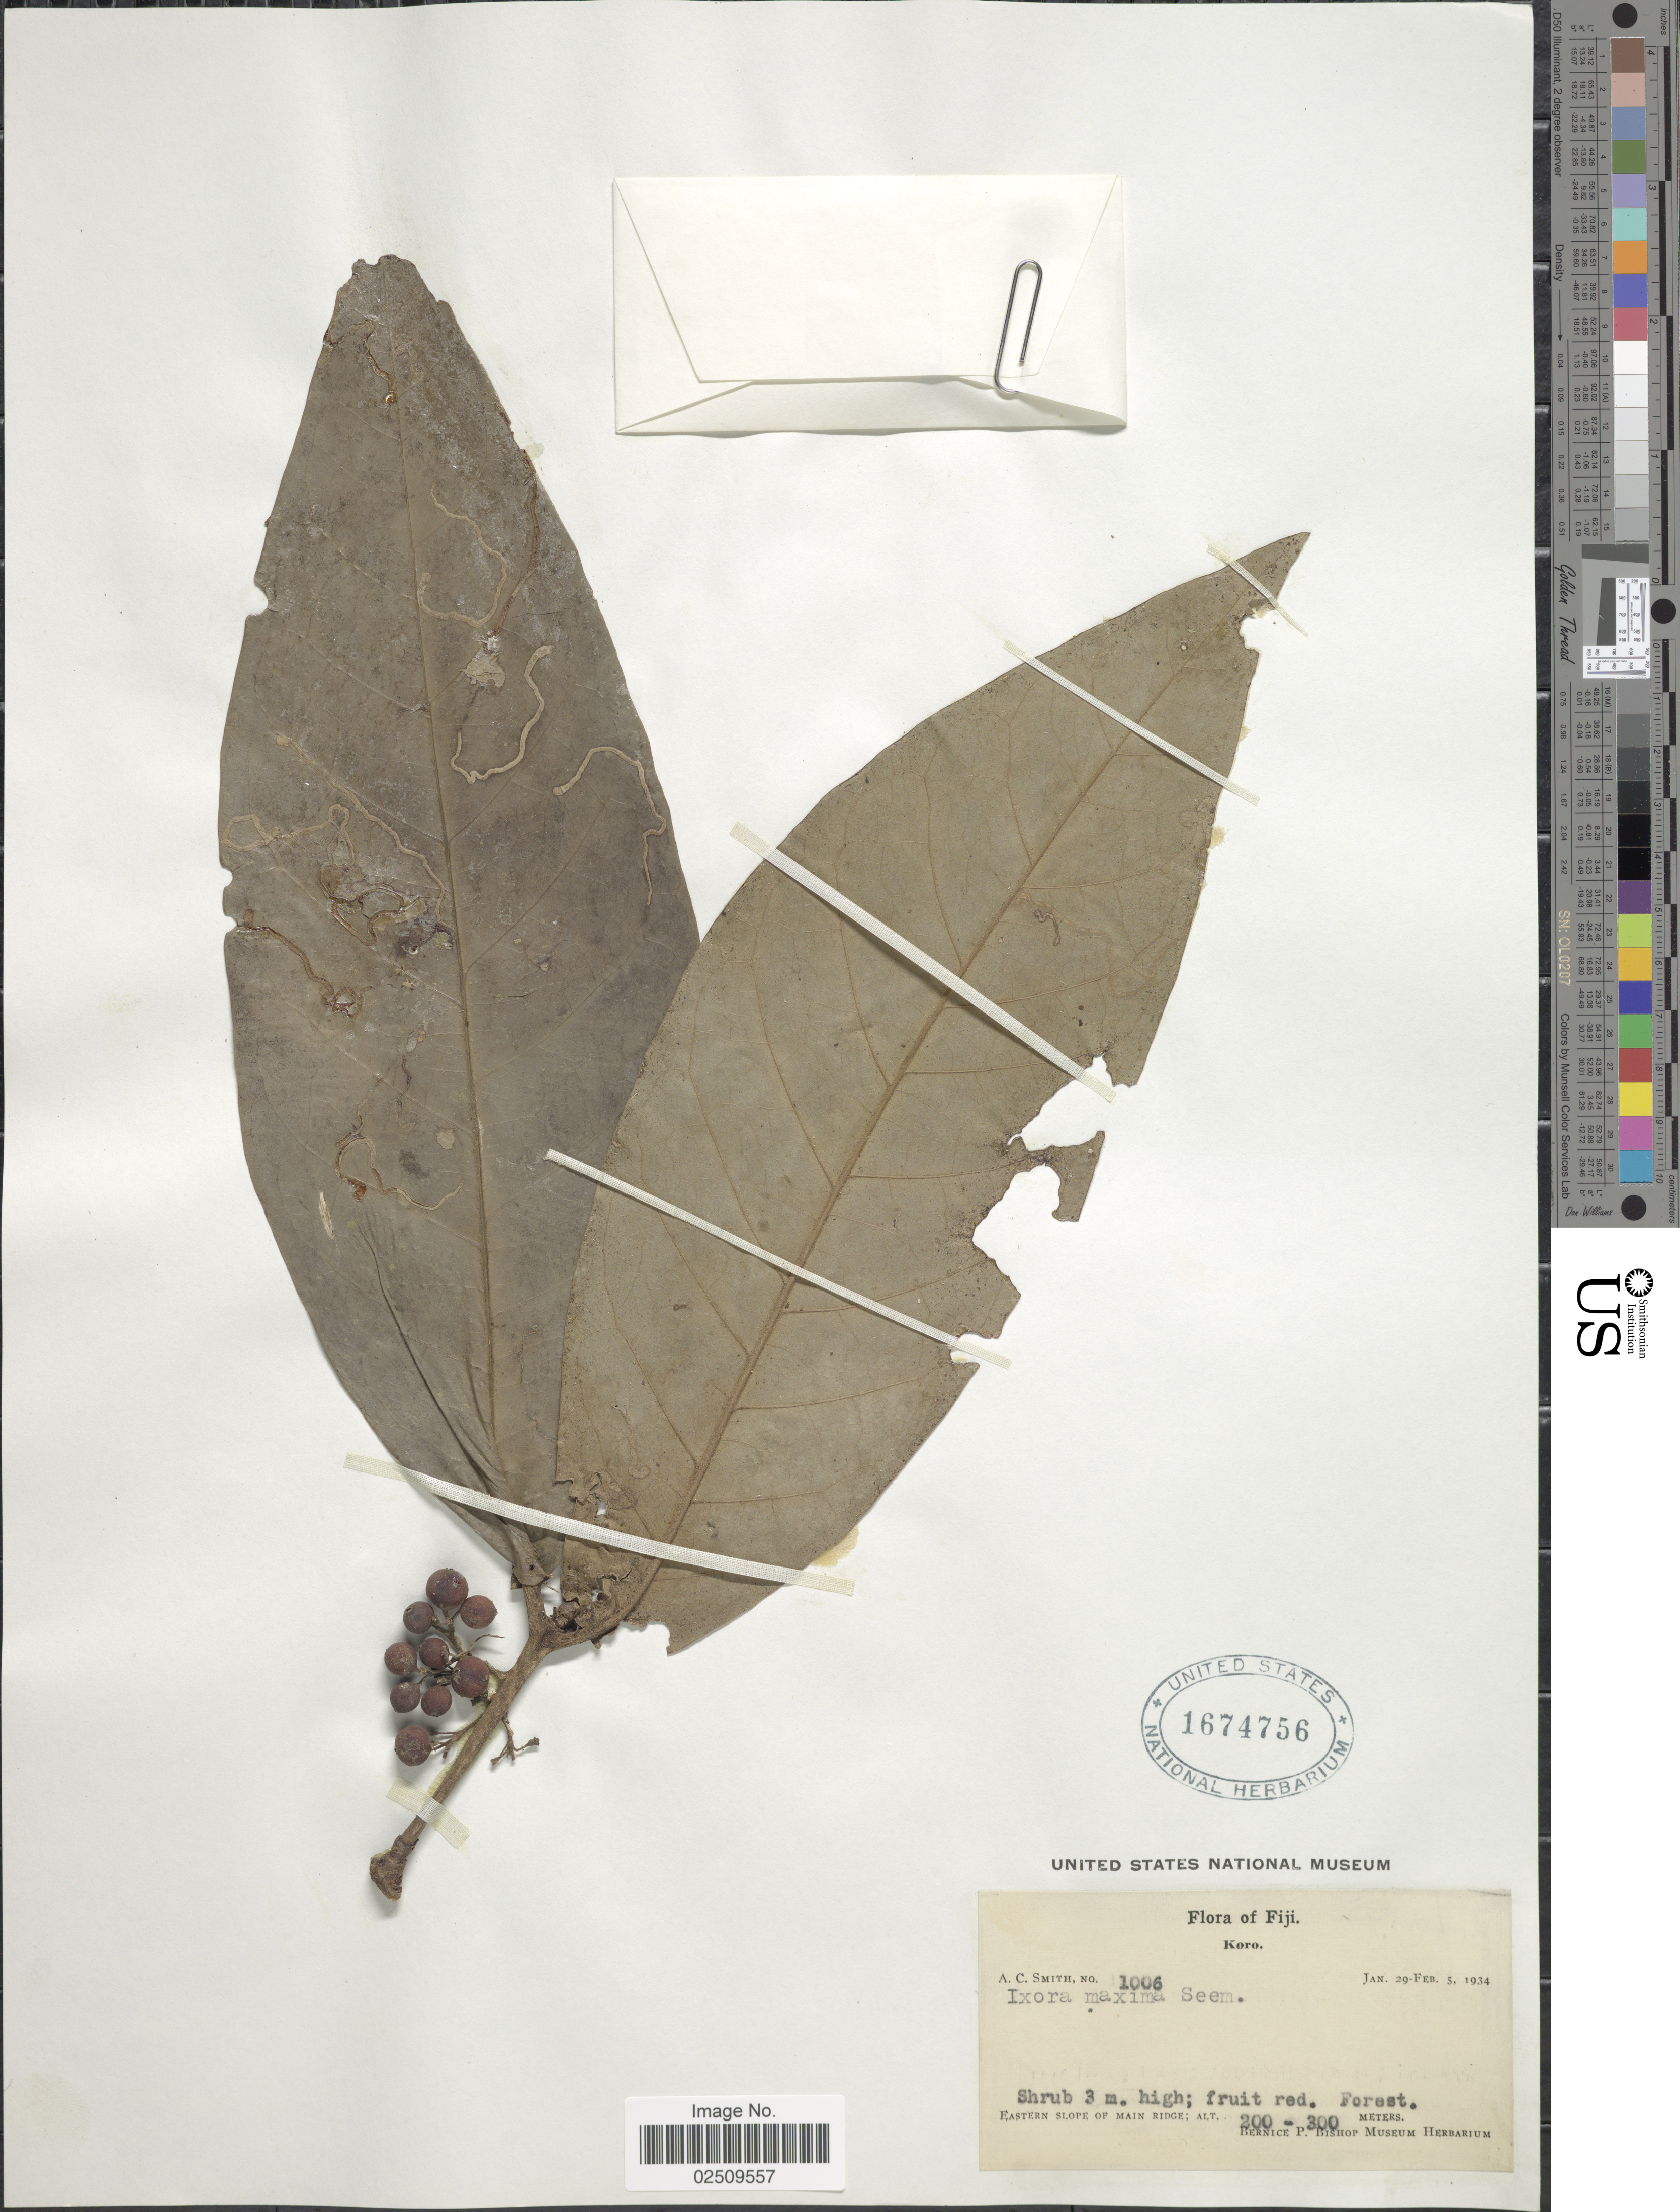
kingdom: Plantae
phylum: Tracheophyta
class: Magnoliopsida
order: Gentianales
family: Rubiaceae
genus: Ixora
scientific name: Ixora maxima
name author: Seem.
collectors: A. C. Smith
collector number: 1006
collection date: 1934-01-29/1934-02-05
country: Fiji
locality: Koro, Forest, Eastern slope of Main Ridge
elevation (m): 200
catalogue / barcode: US 1674756